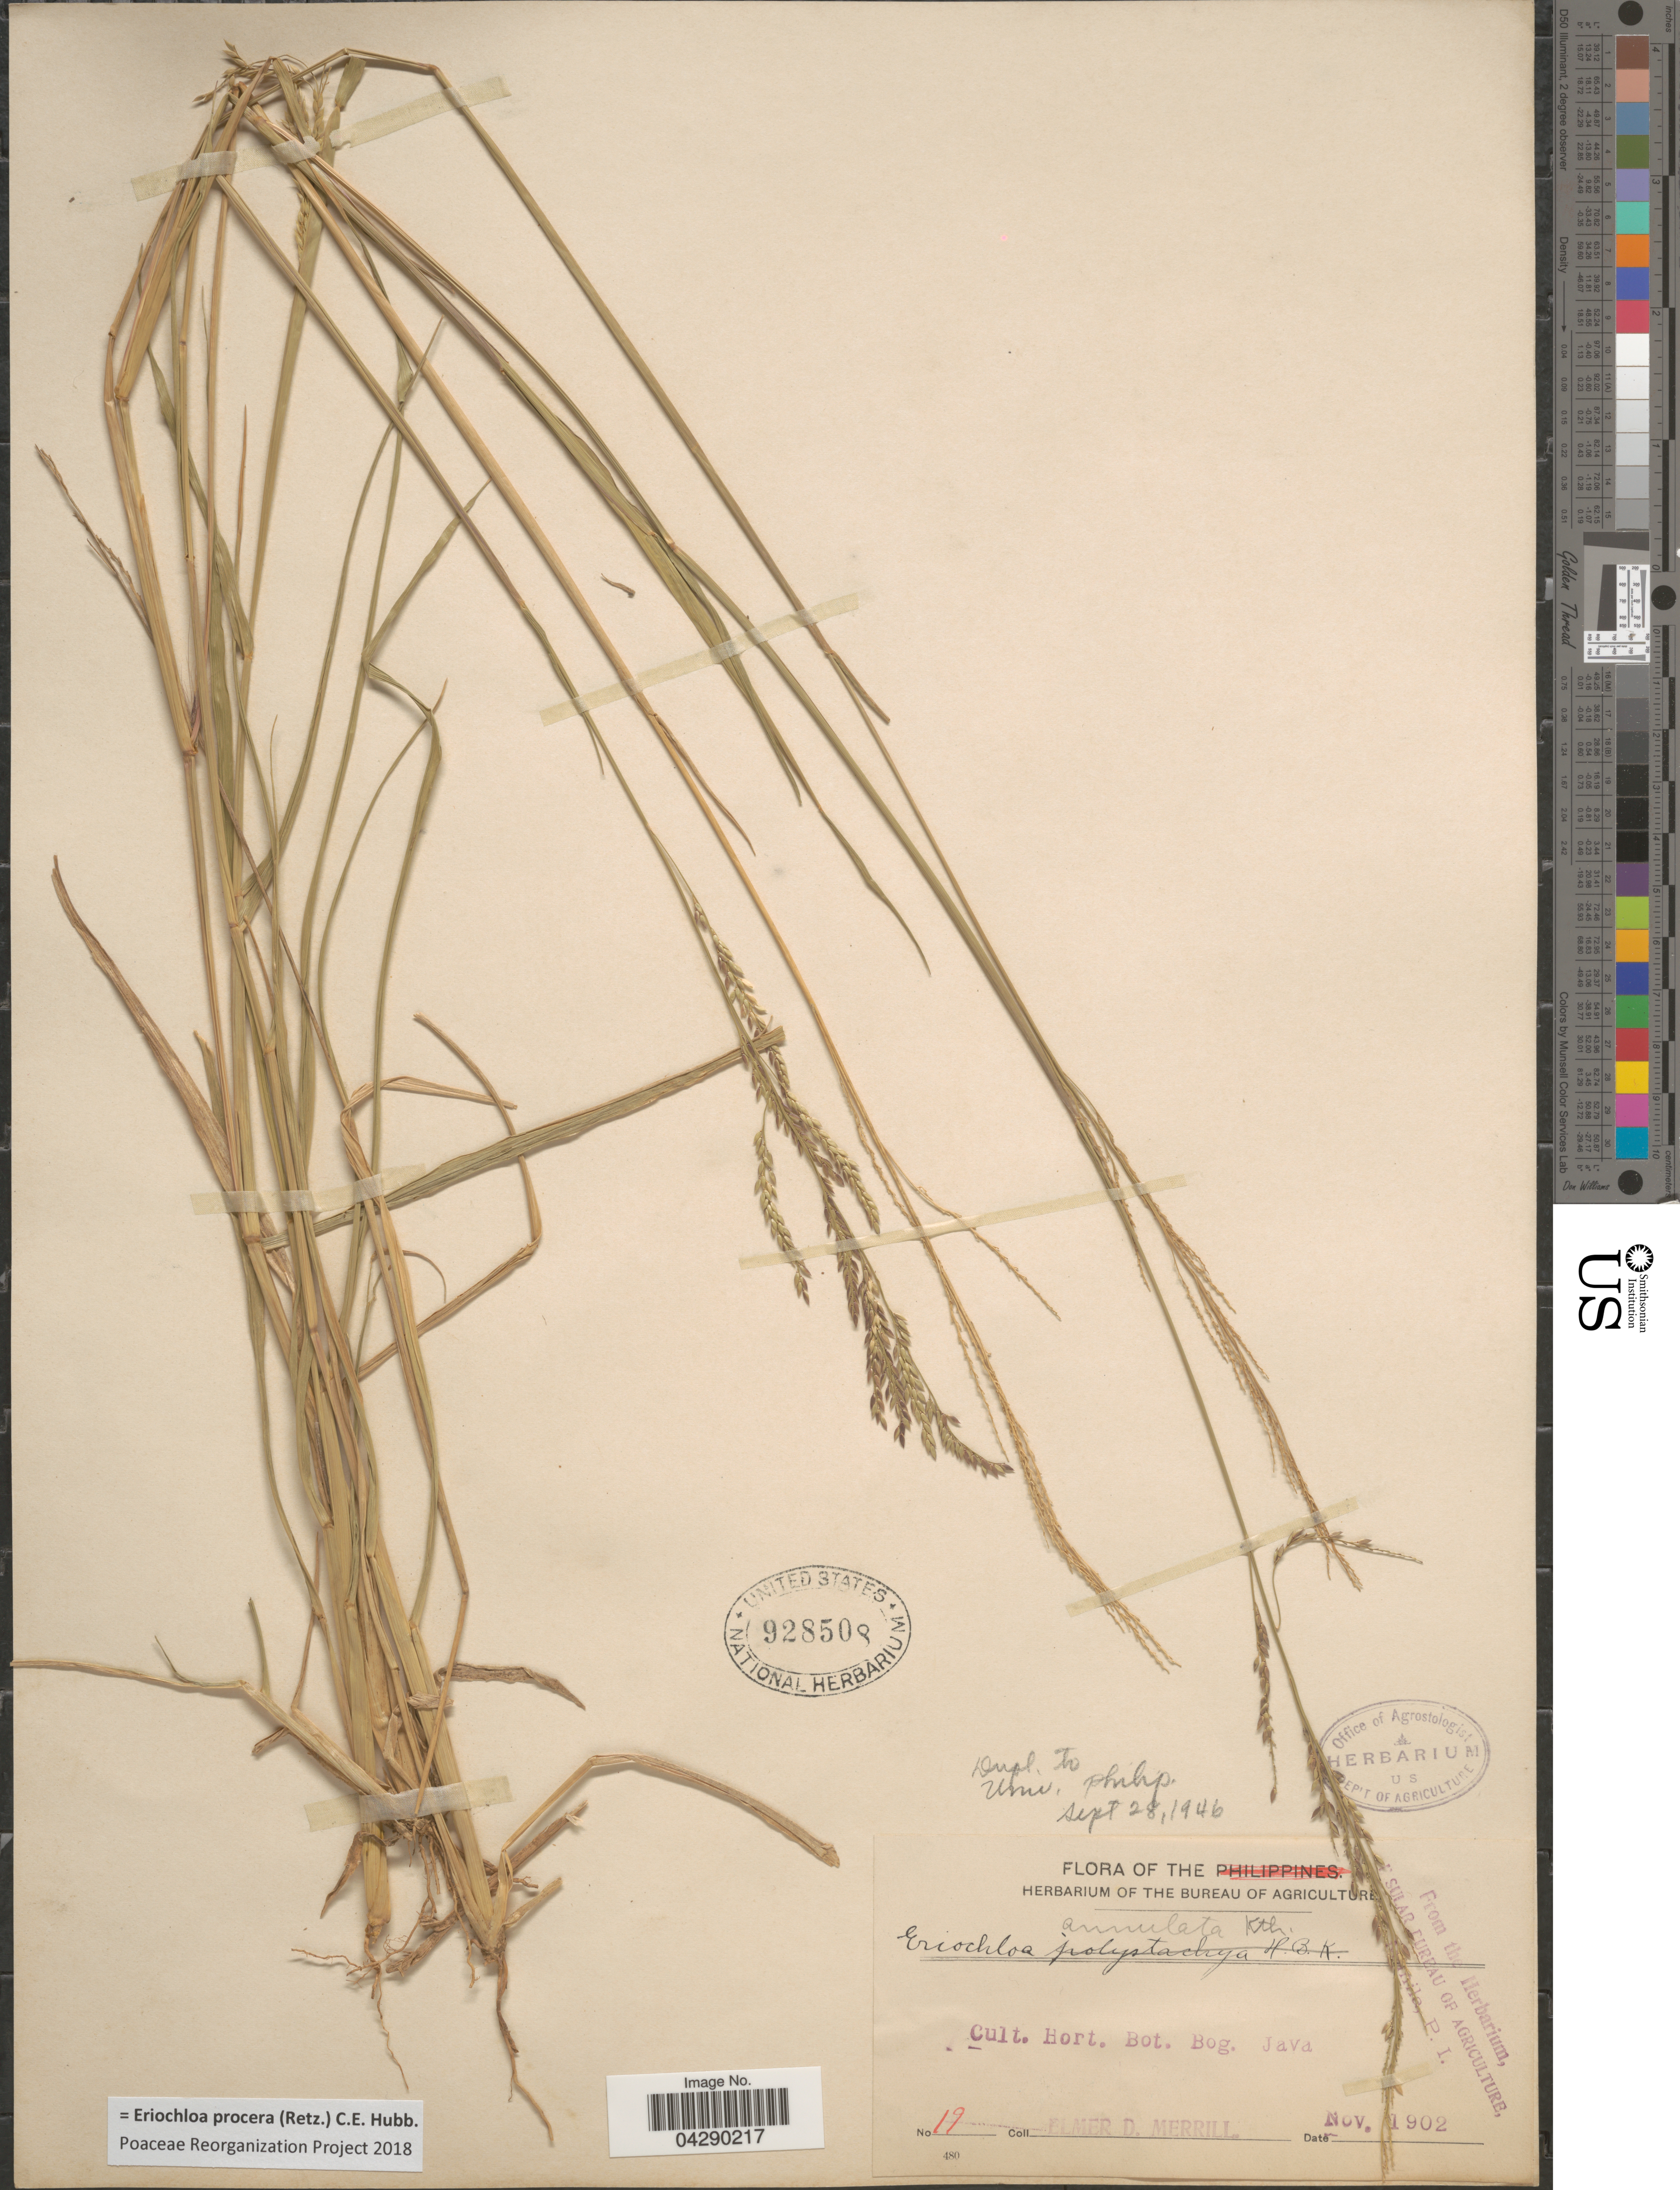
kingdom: Plantae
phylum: Tracheophyta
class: Liliopsida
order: Poales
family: Poaceae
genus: Eriochloa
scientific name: Eriochloa procera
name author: (Retz.) C.E. Hubb.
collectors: E. D. Merrill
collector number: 19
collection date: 1902-11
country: Indonesia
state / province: Java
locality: Cult. Hort. Bot. Bog. Java.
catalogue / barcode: US 928508